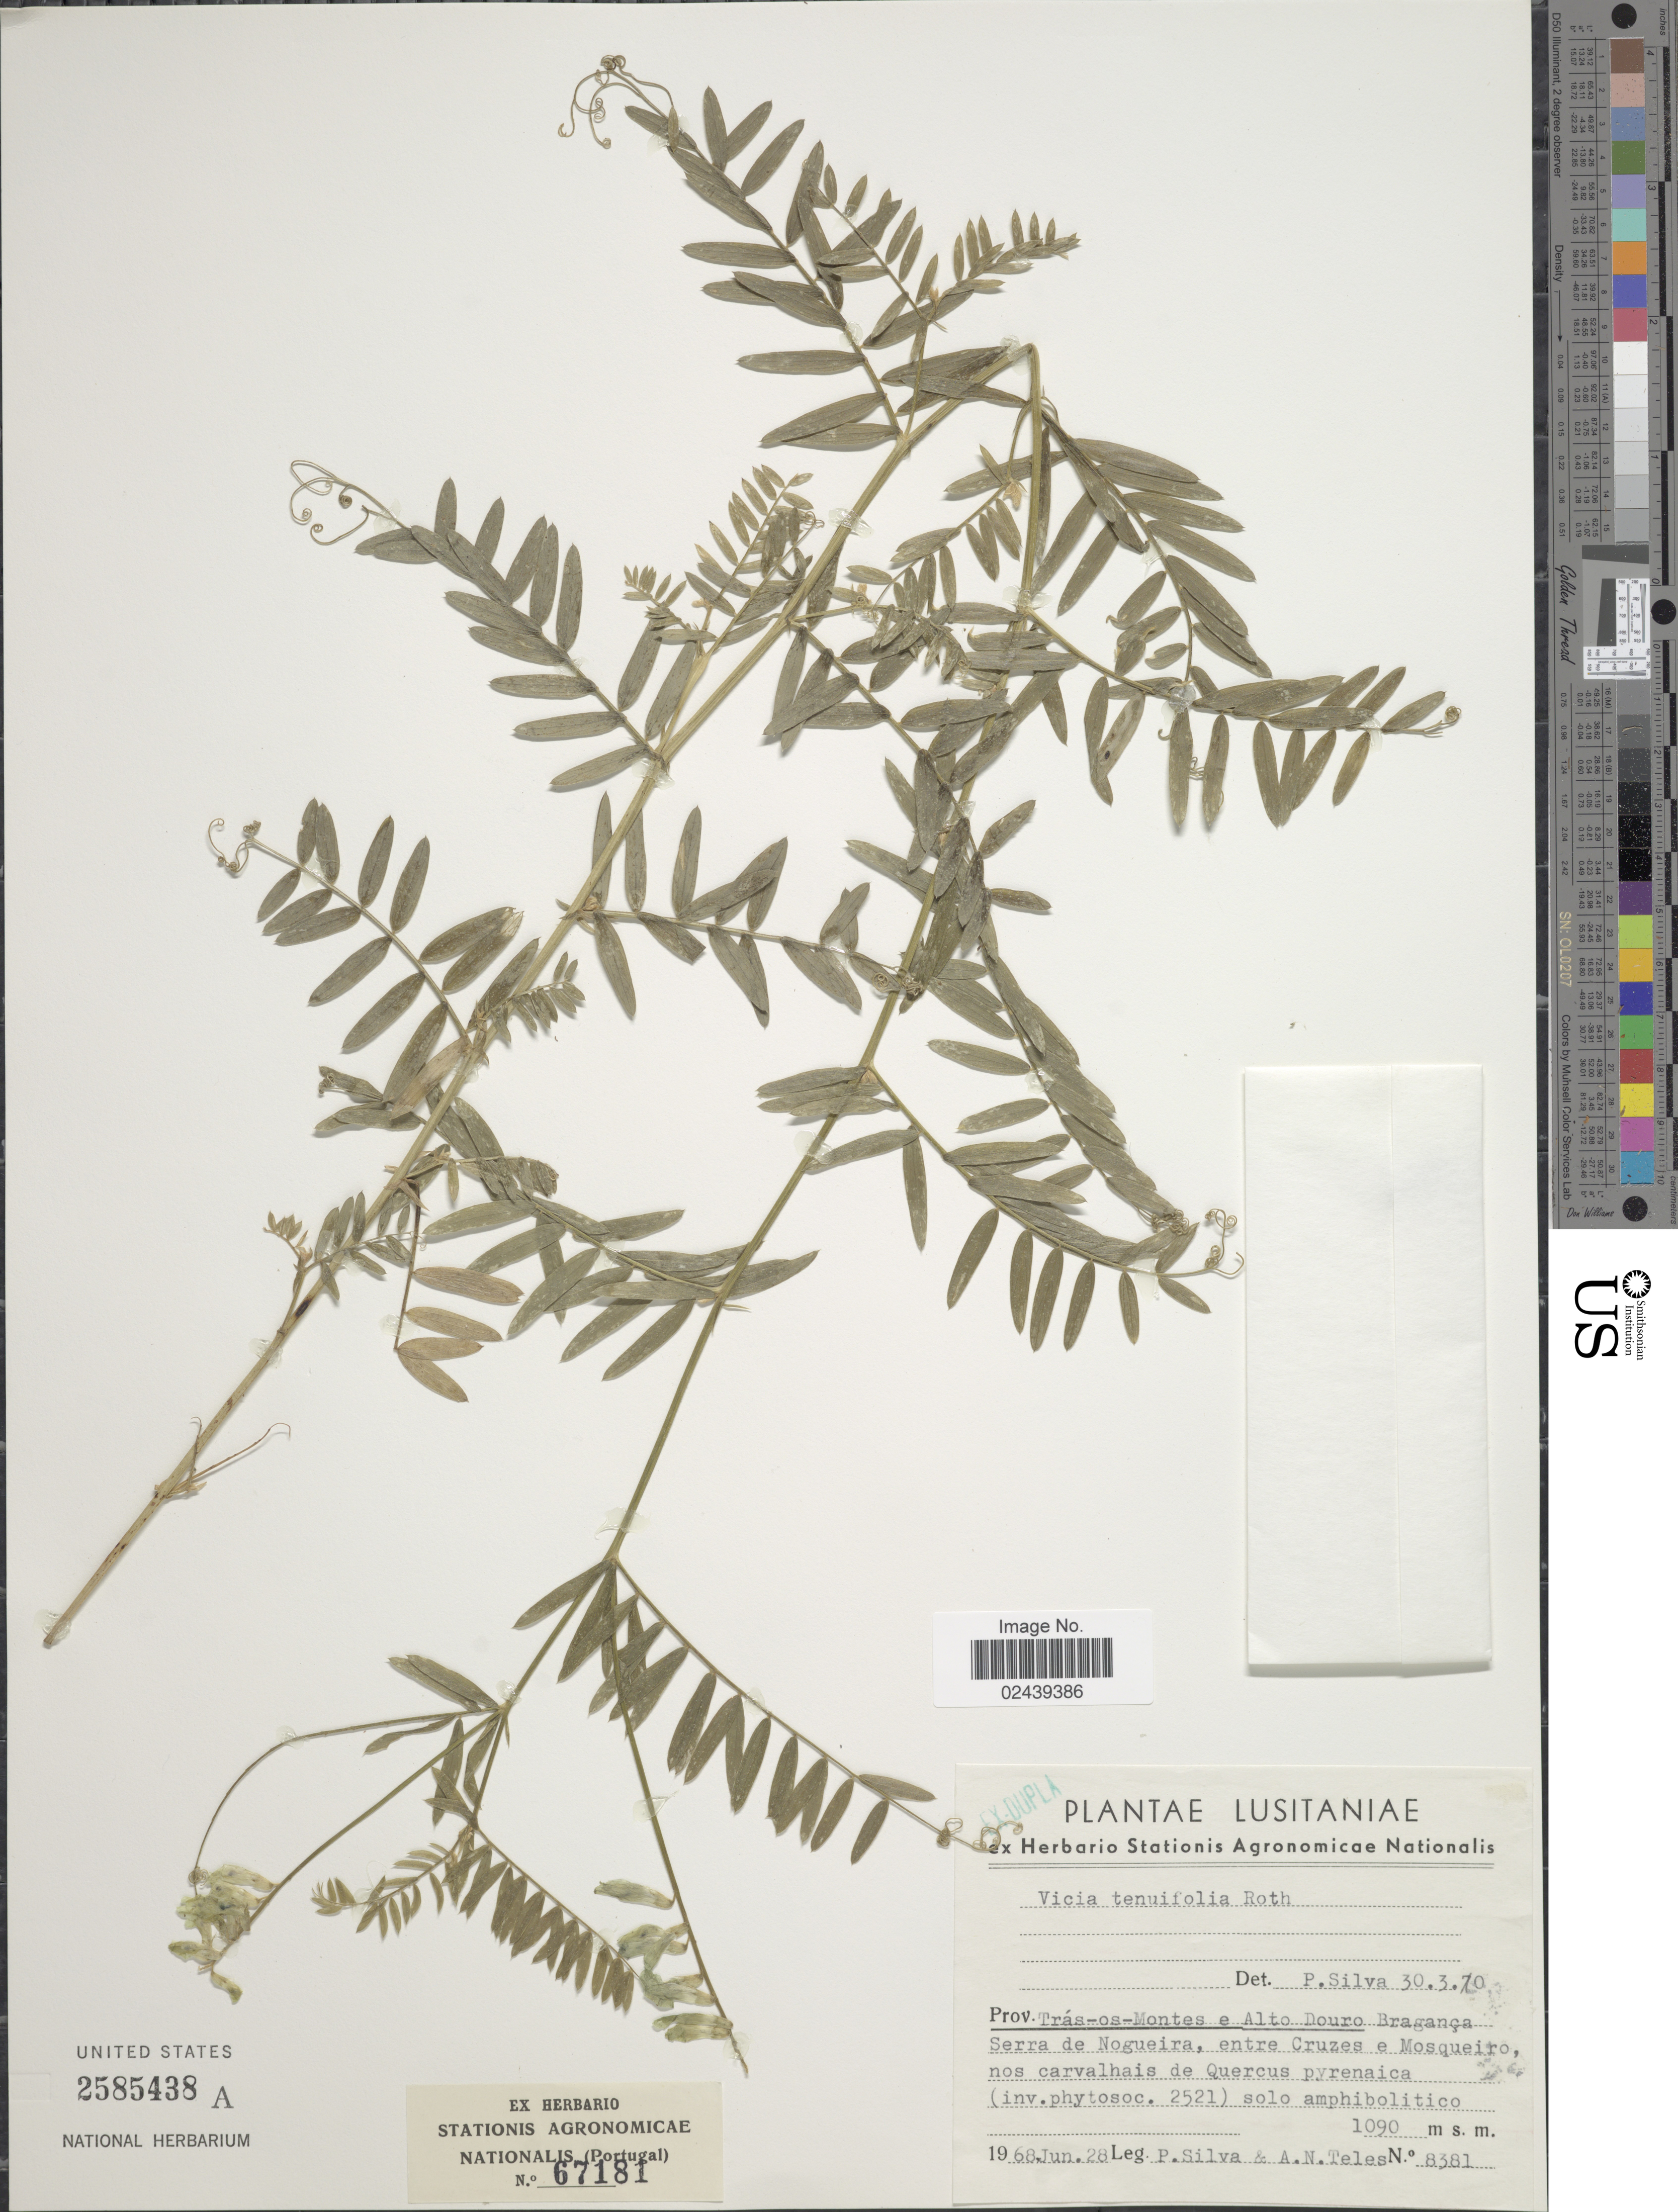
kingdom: Plantae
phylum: Tracheophyta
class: Magnoliopsida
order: Fabales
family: Fabaceae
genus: Vicia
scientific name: Vicia tenuifolia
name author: Ten.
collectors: P. Silva & A. Teles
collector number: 8381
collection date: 1968-06-28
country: Portugal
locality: Lusitaniae, Tras-os-Montes e Alto Douro Braganca, Serra de Nogueira, entre Cruzes e Mosqueiro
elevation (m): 1090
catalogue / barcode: US 2585438A